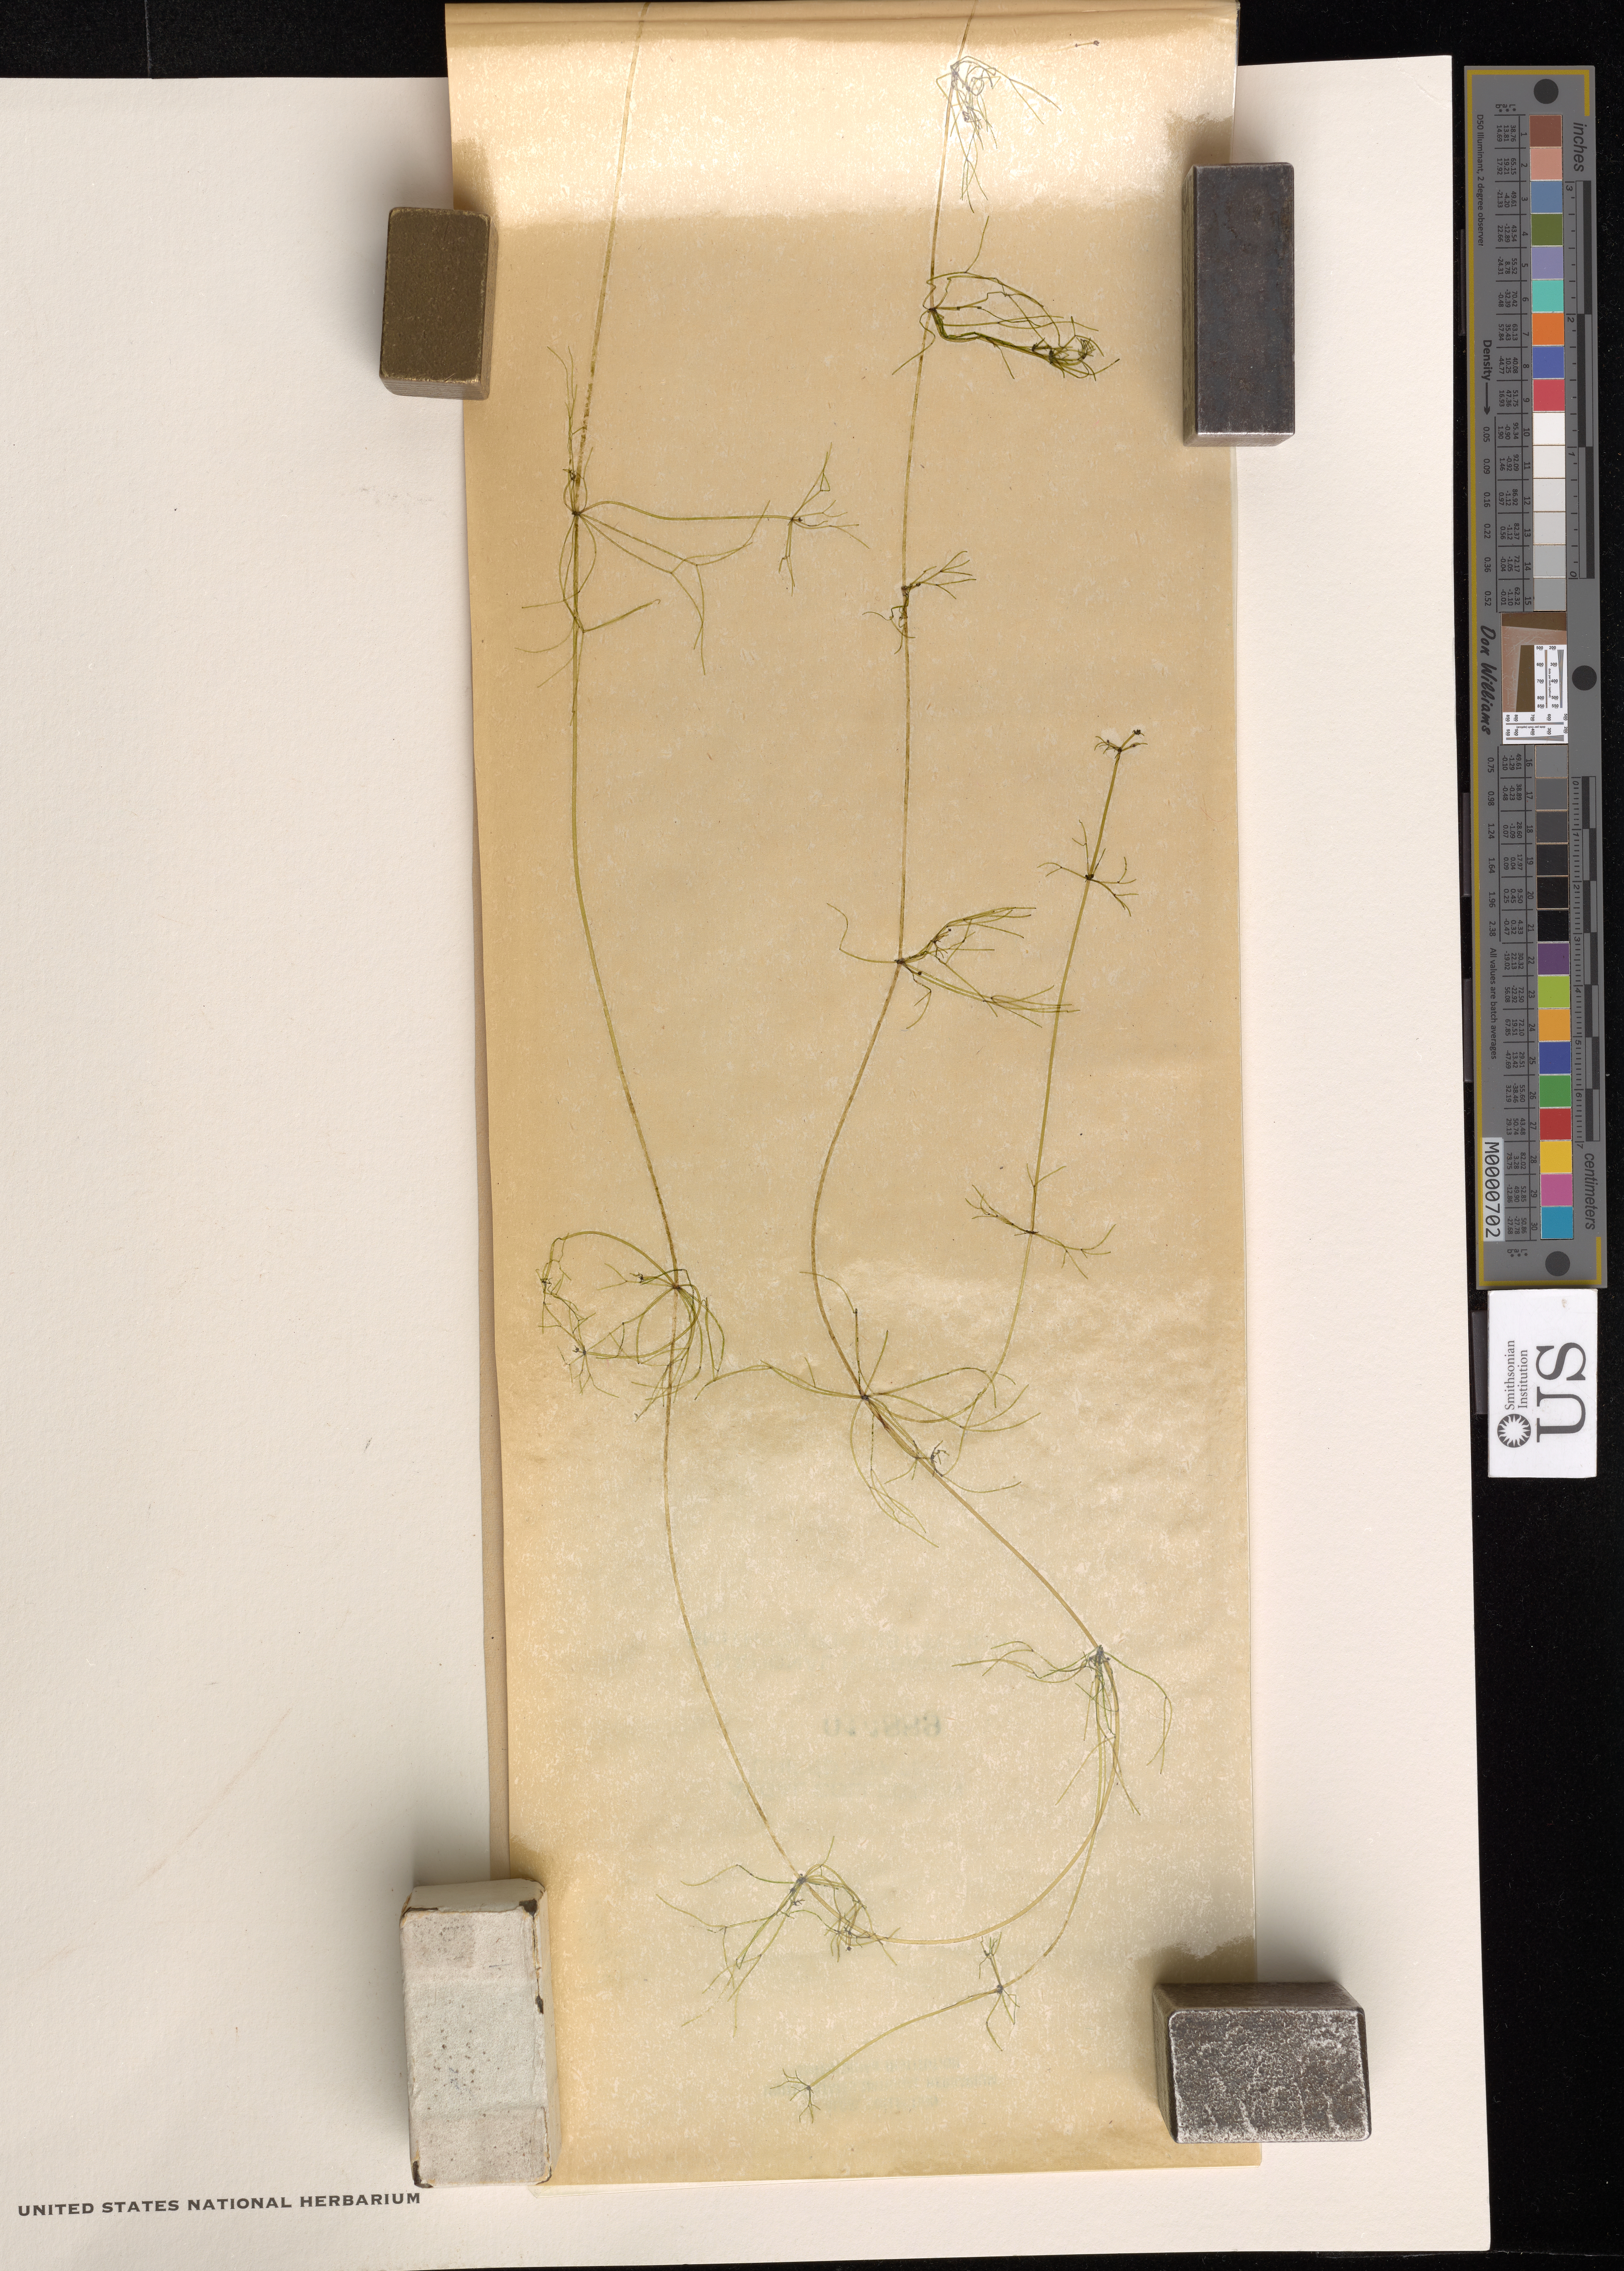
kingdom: Plantae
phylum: Charophyta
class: Charophyceae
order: Charales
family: Characeae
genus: Nitella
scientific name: Nitella opaca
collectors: W. Krause & H. Krause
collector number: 2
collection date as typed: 16 Aug 1982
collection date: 1982-08-16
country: Germany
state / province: Baden-wurttemberg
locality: Sinningen, kirchberg an der iller, biberach an der riss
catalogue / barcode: US 14888